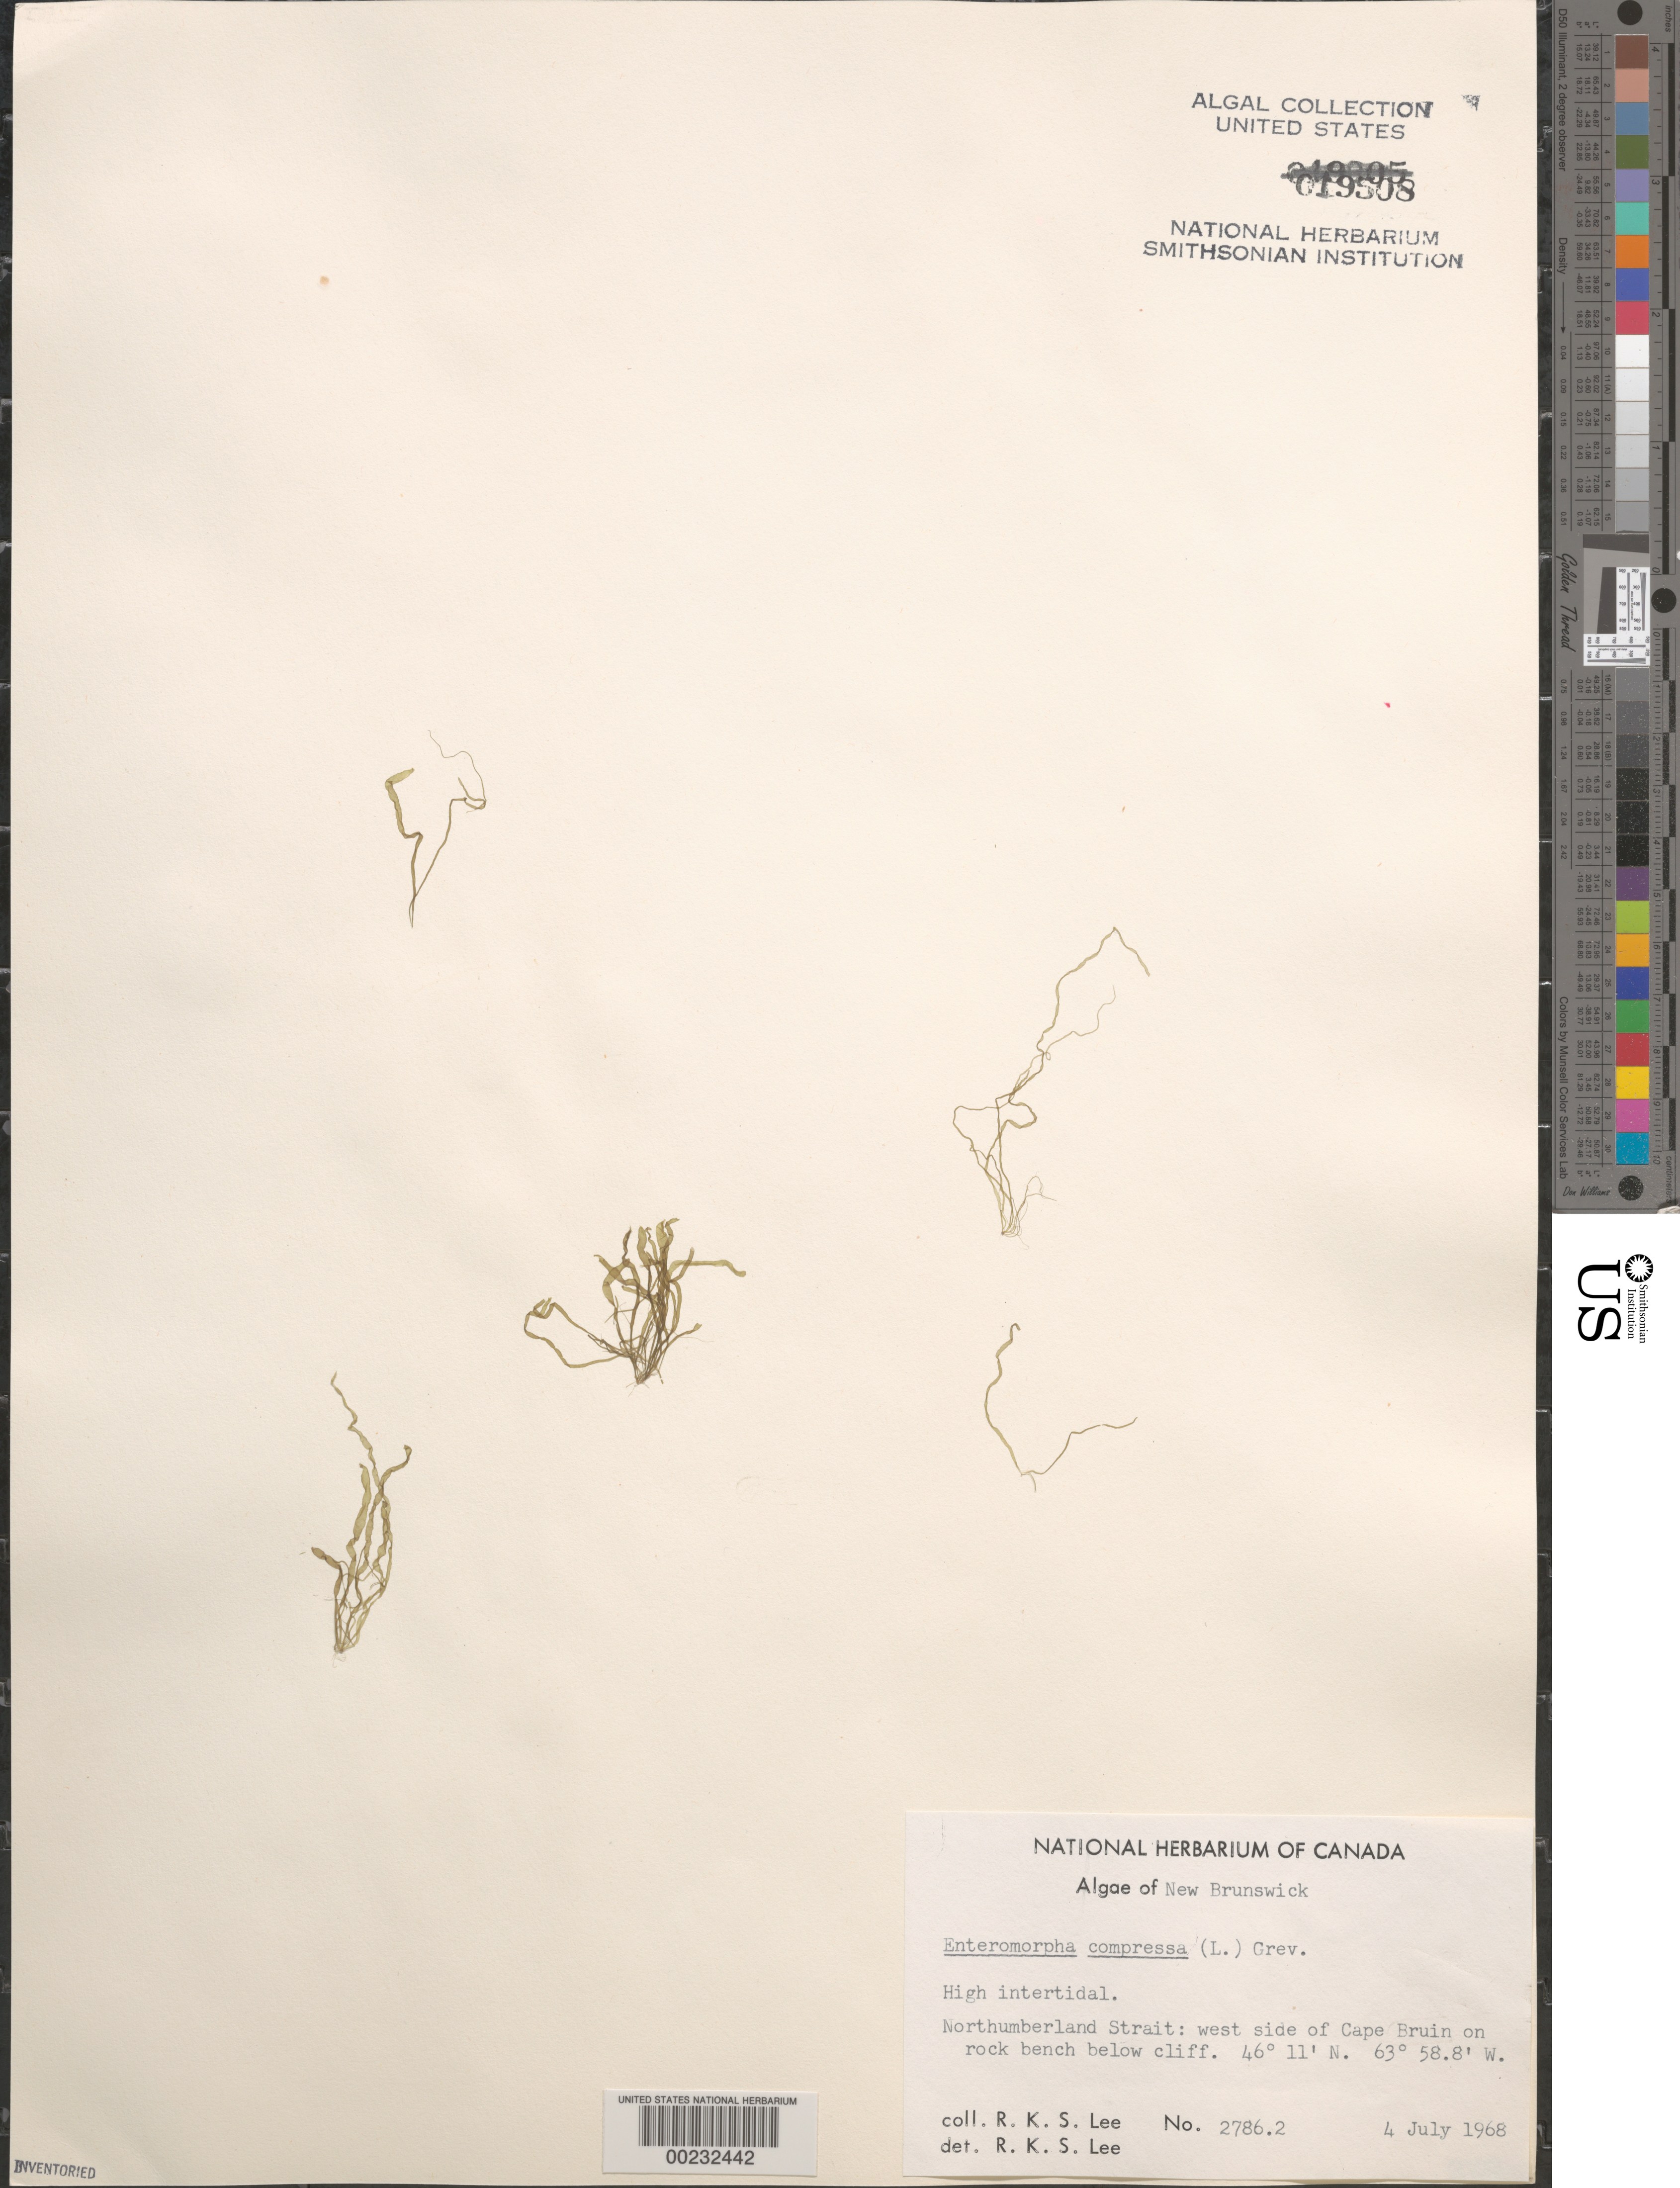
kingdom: Plantae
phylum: Chlorophyta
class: Ulvophyceae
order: Ulvales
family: Ulvaceae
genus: Ulva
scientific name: Ulva compressa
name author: L.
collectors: R. Lee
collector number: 2786.2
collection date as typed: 04 Jul 1968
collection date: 1968-07-04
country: Canada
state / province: New Brunswick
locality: Cape bruin, northumberland strait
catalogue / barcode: US 19508